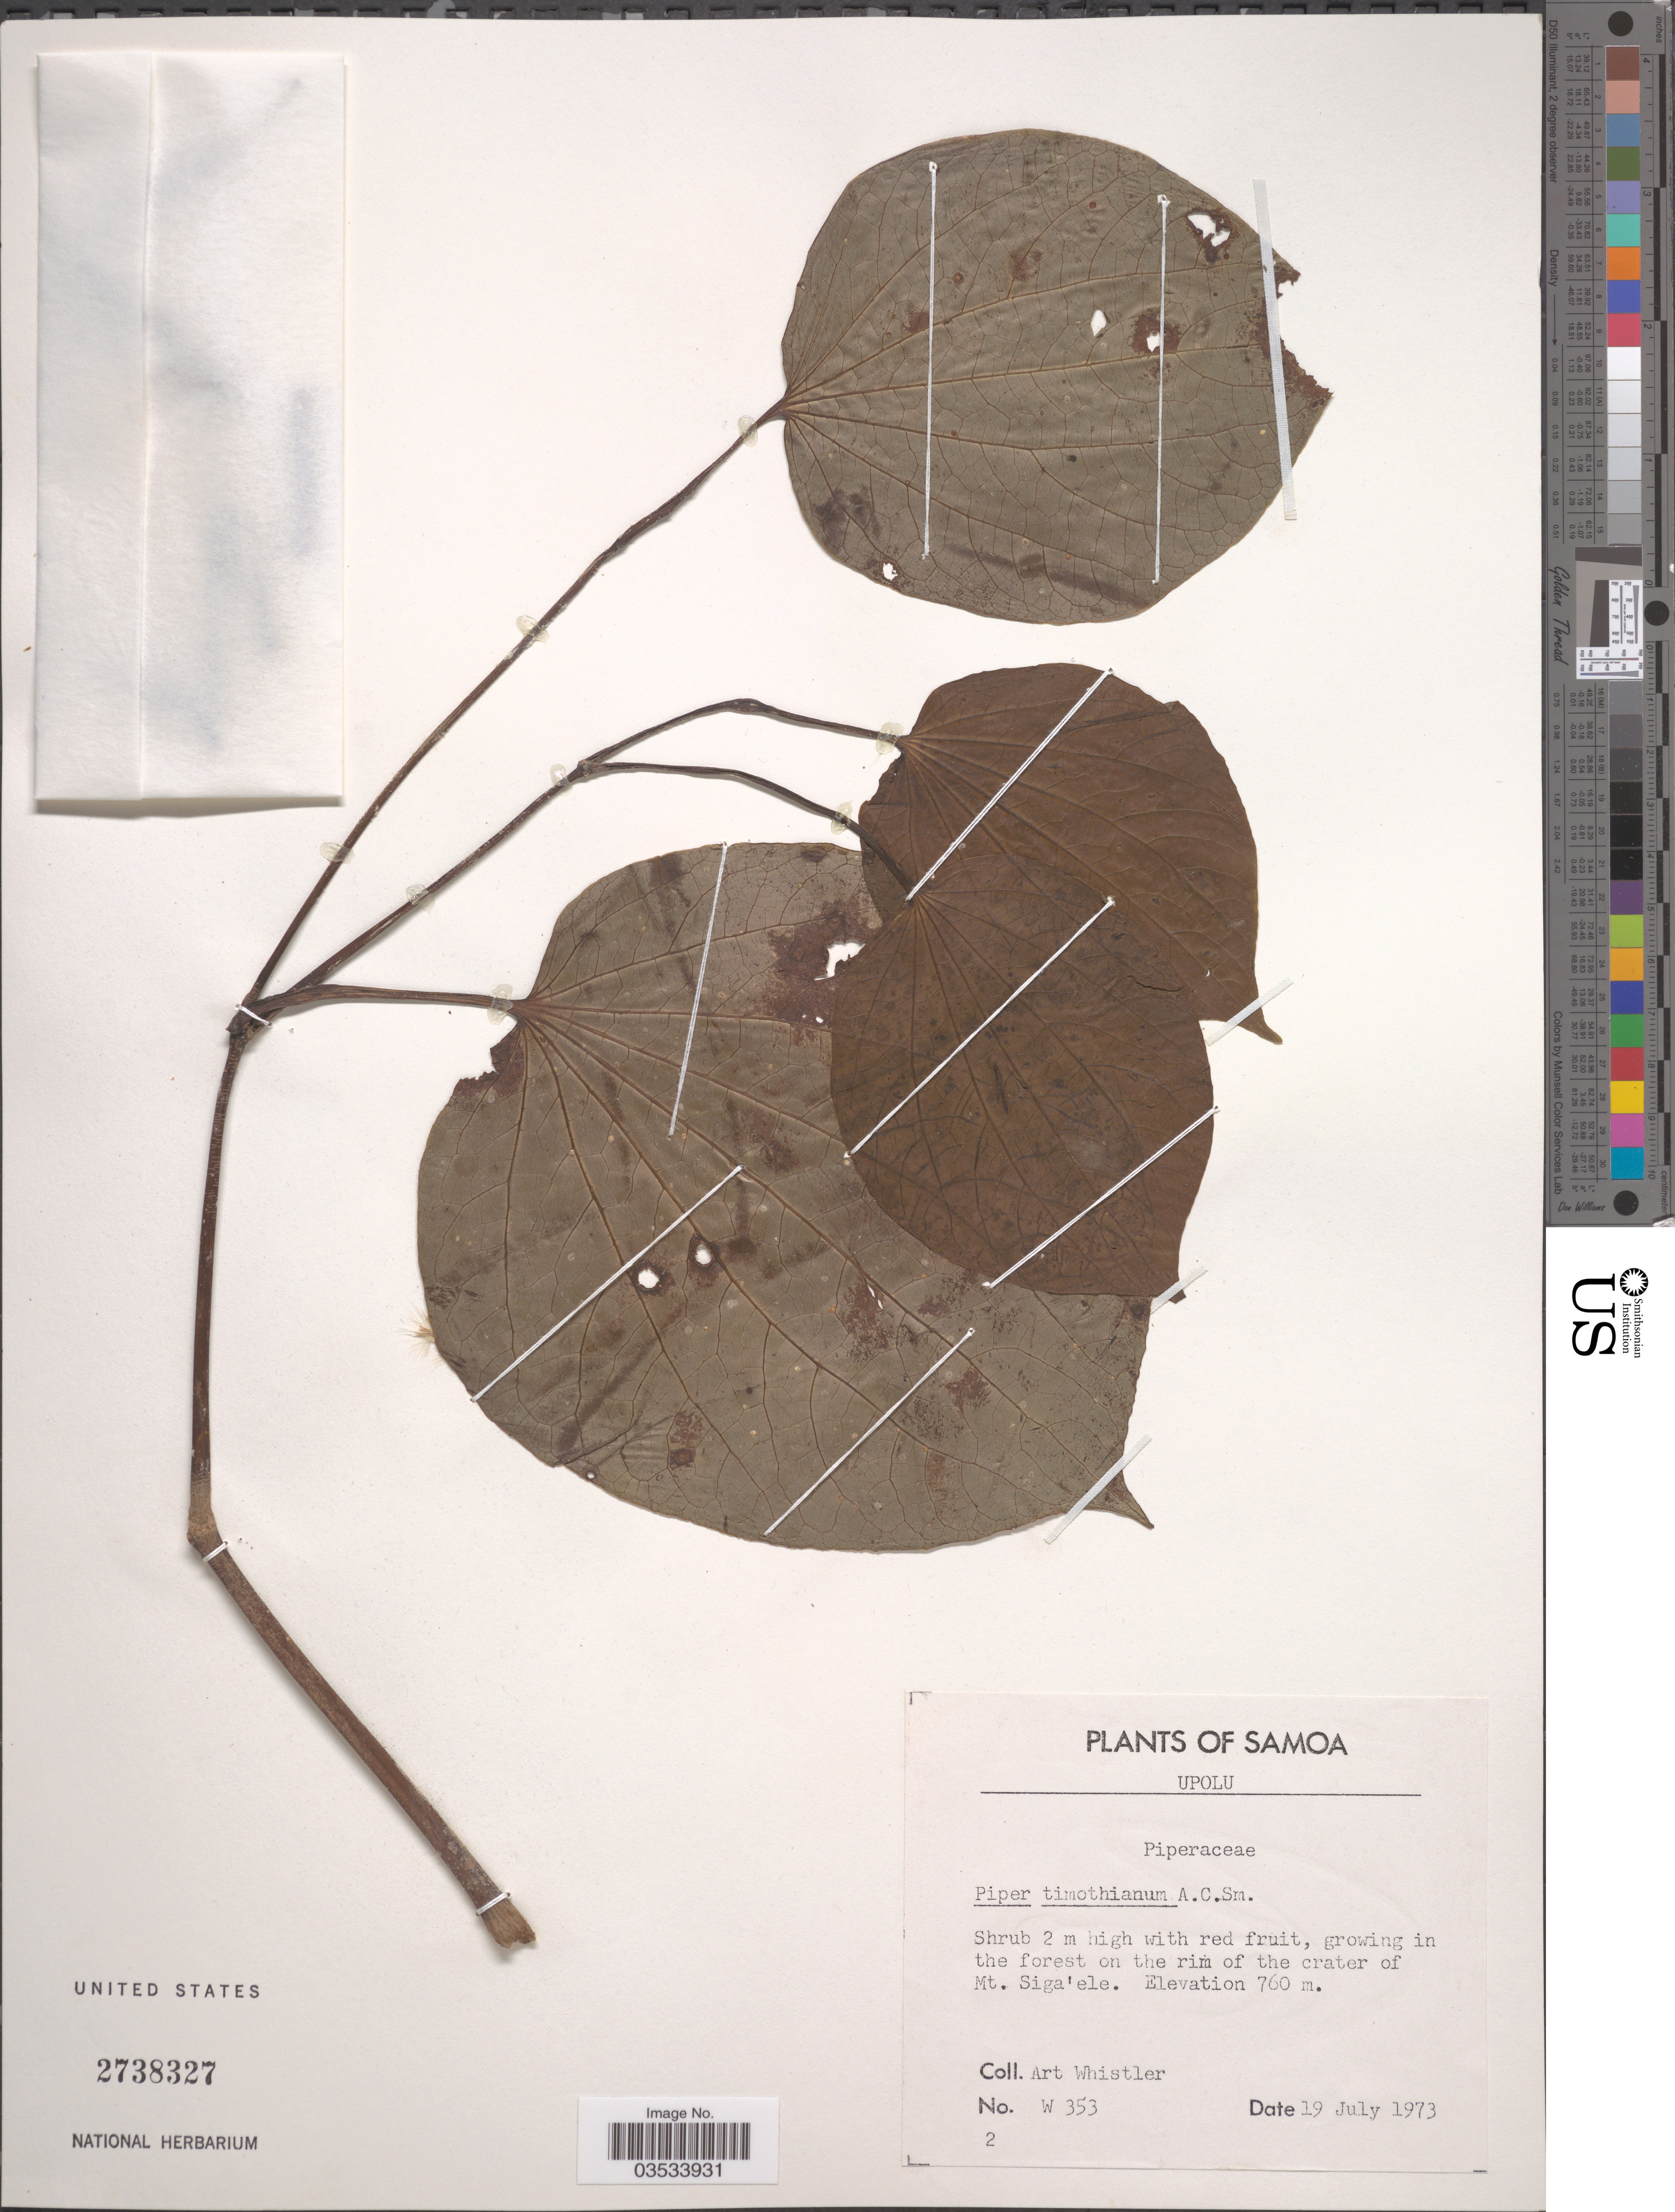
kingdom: Plantae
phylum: Tracheophyta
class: Magnoliopsida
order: Piperales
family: Piperaceae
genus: Piper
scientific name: Piper timothianum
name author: A.C. Sm.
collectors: A. Whistler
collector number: W 353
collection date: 1973-07-19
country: Samoa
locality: Samoa. Upolu. On the rim of the crater of Mt. Siga'ele.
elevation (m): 760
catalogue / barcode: US 2738327